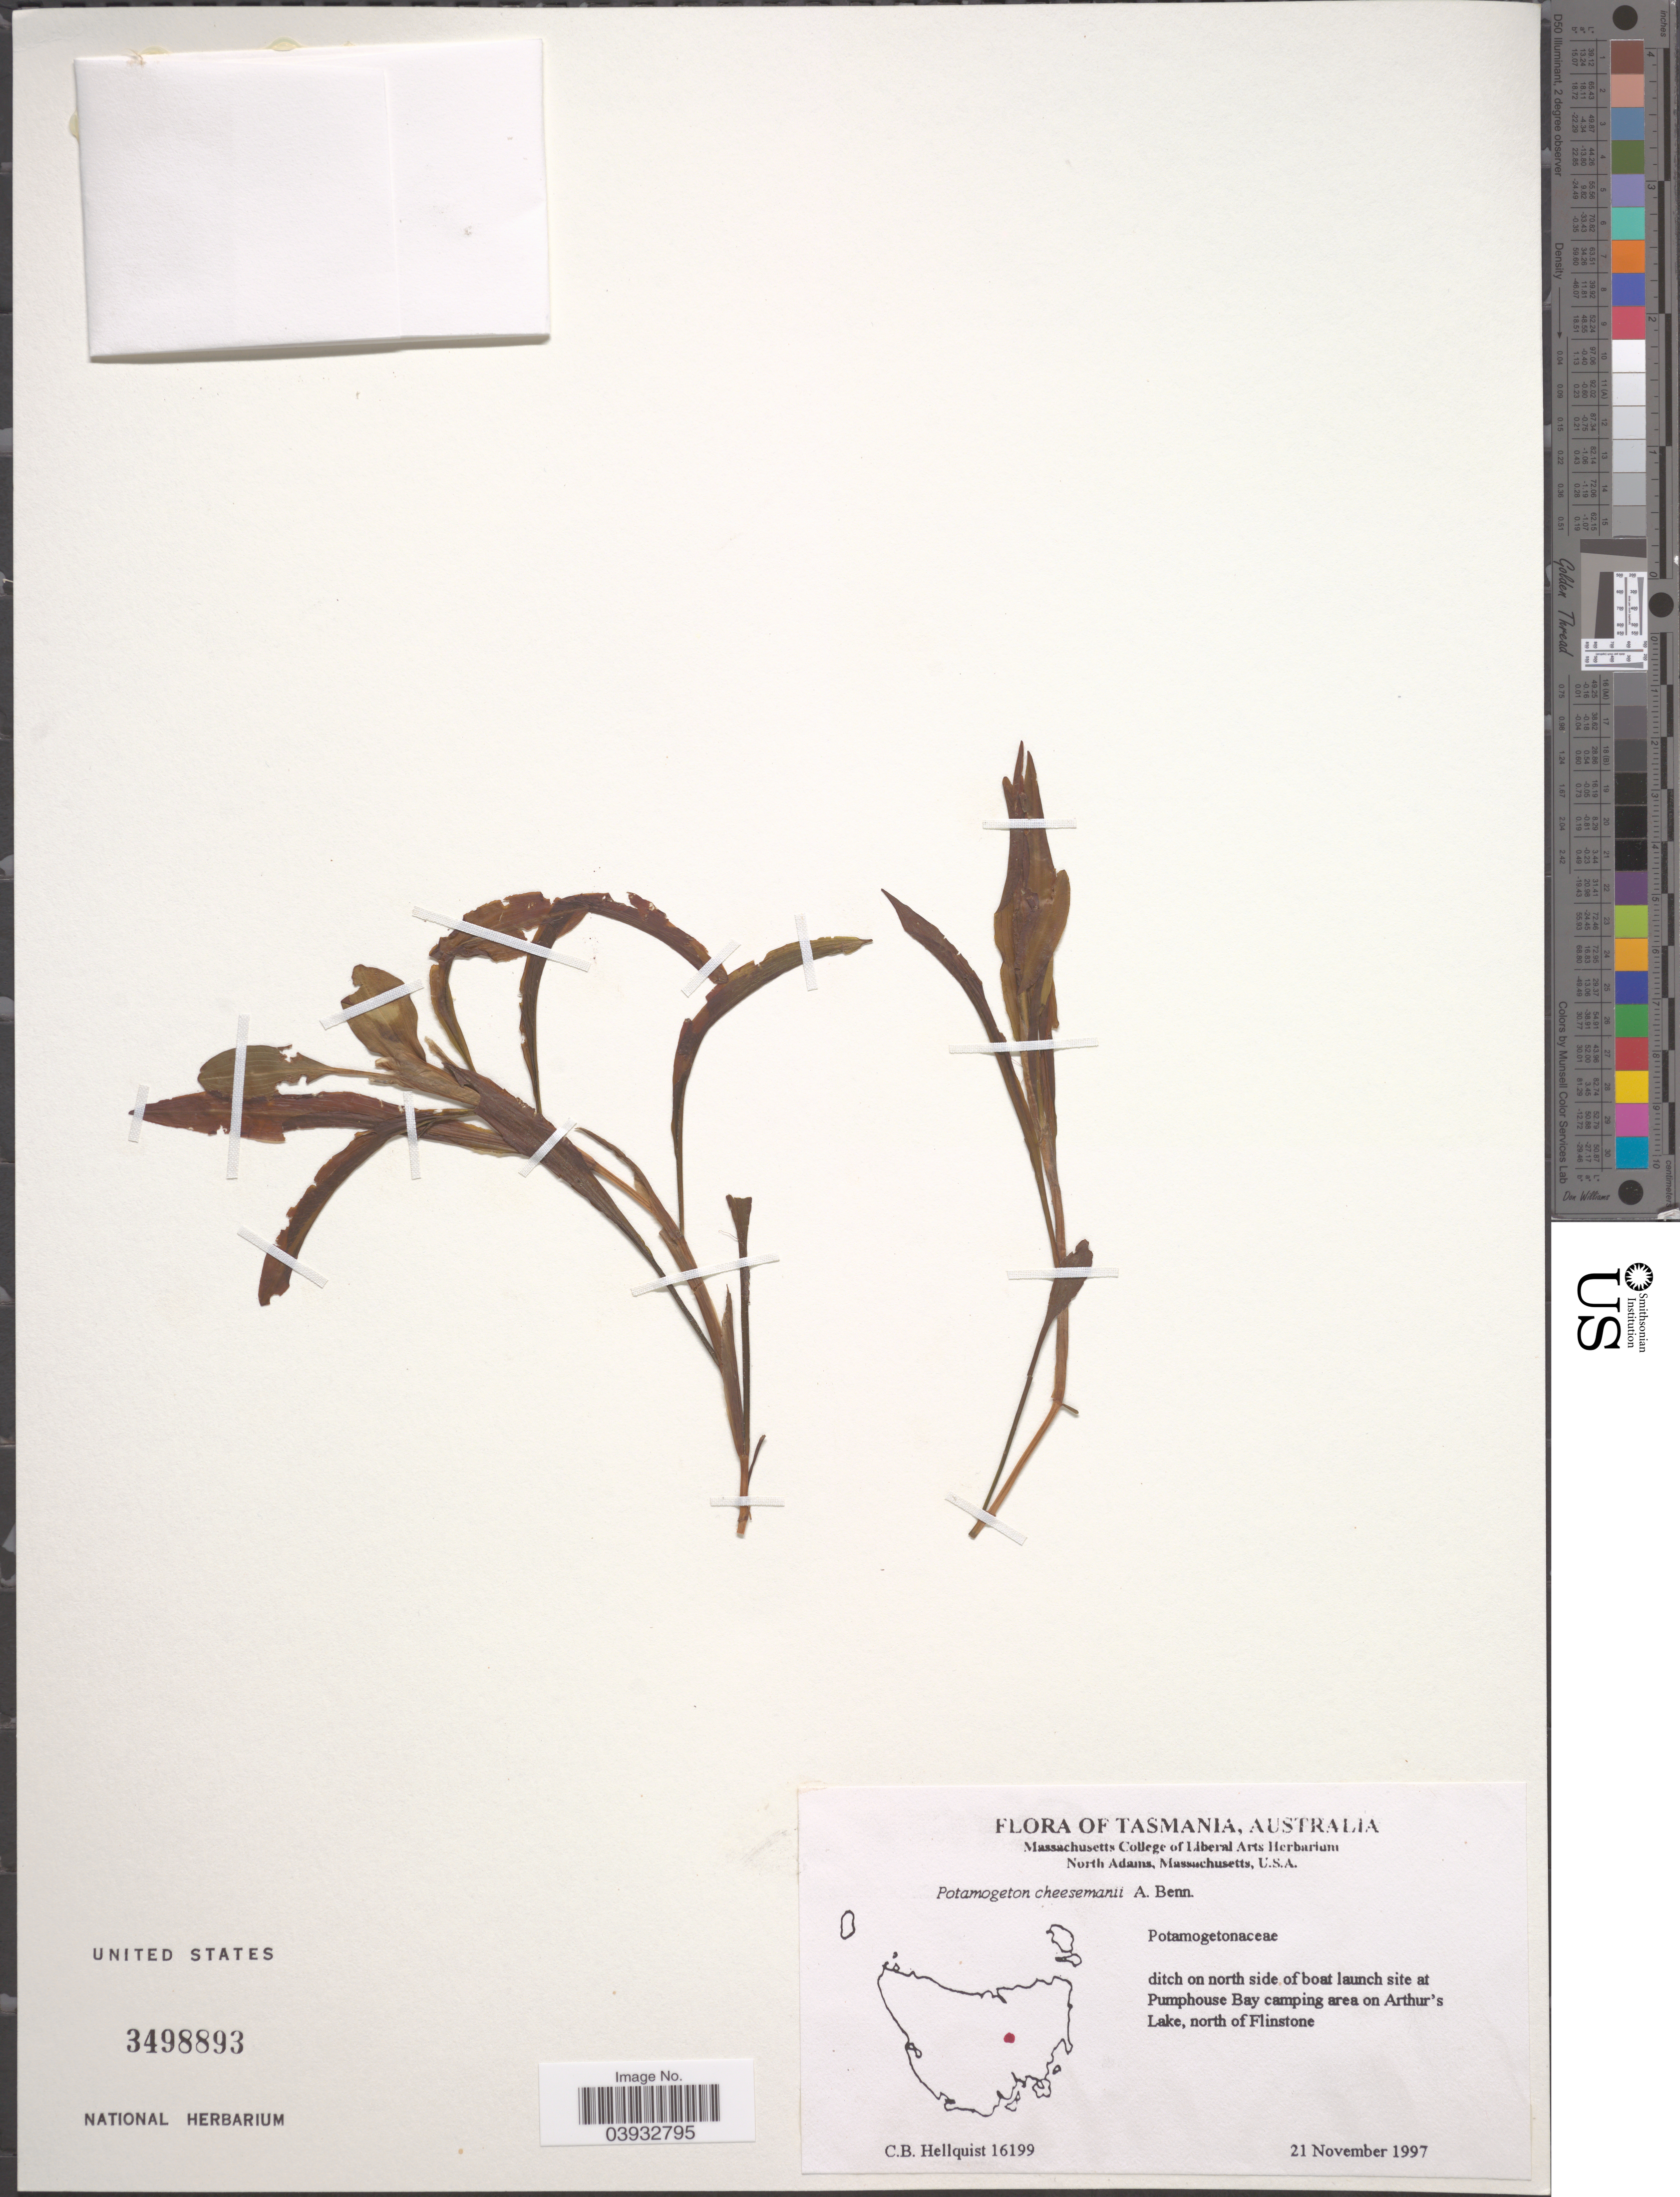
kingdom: Plantae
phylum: Tracheophyta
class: Liliopsida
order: Alismatales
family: Potamogetonaceae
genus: Potamogeton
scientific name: Potamogeton cheesemanii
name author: A. Benn.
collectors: C. Hellquist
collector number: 16199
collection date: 1997-11-21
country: Australia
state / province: Tasmania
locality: Ditch on north side of boat launch site at Pumphouse Bay camping area on Arthur's Lake, north of Flinstone.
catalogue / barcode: US 3498893